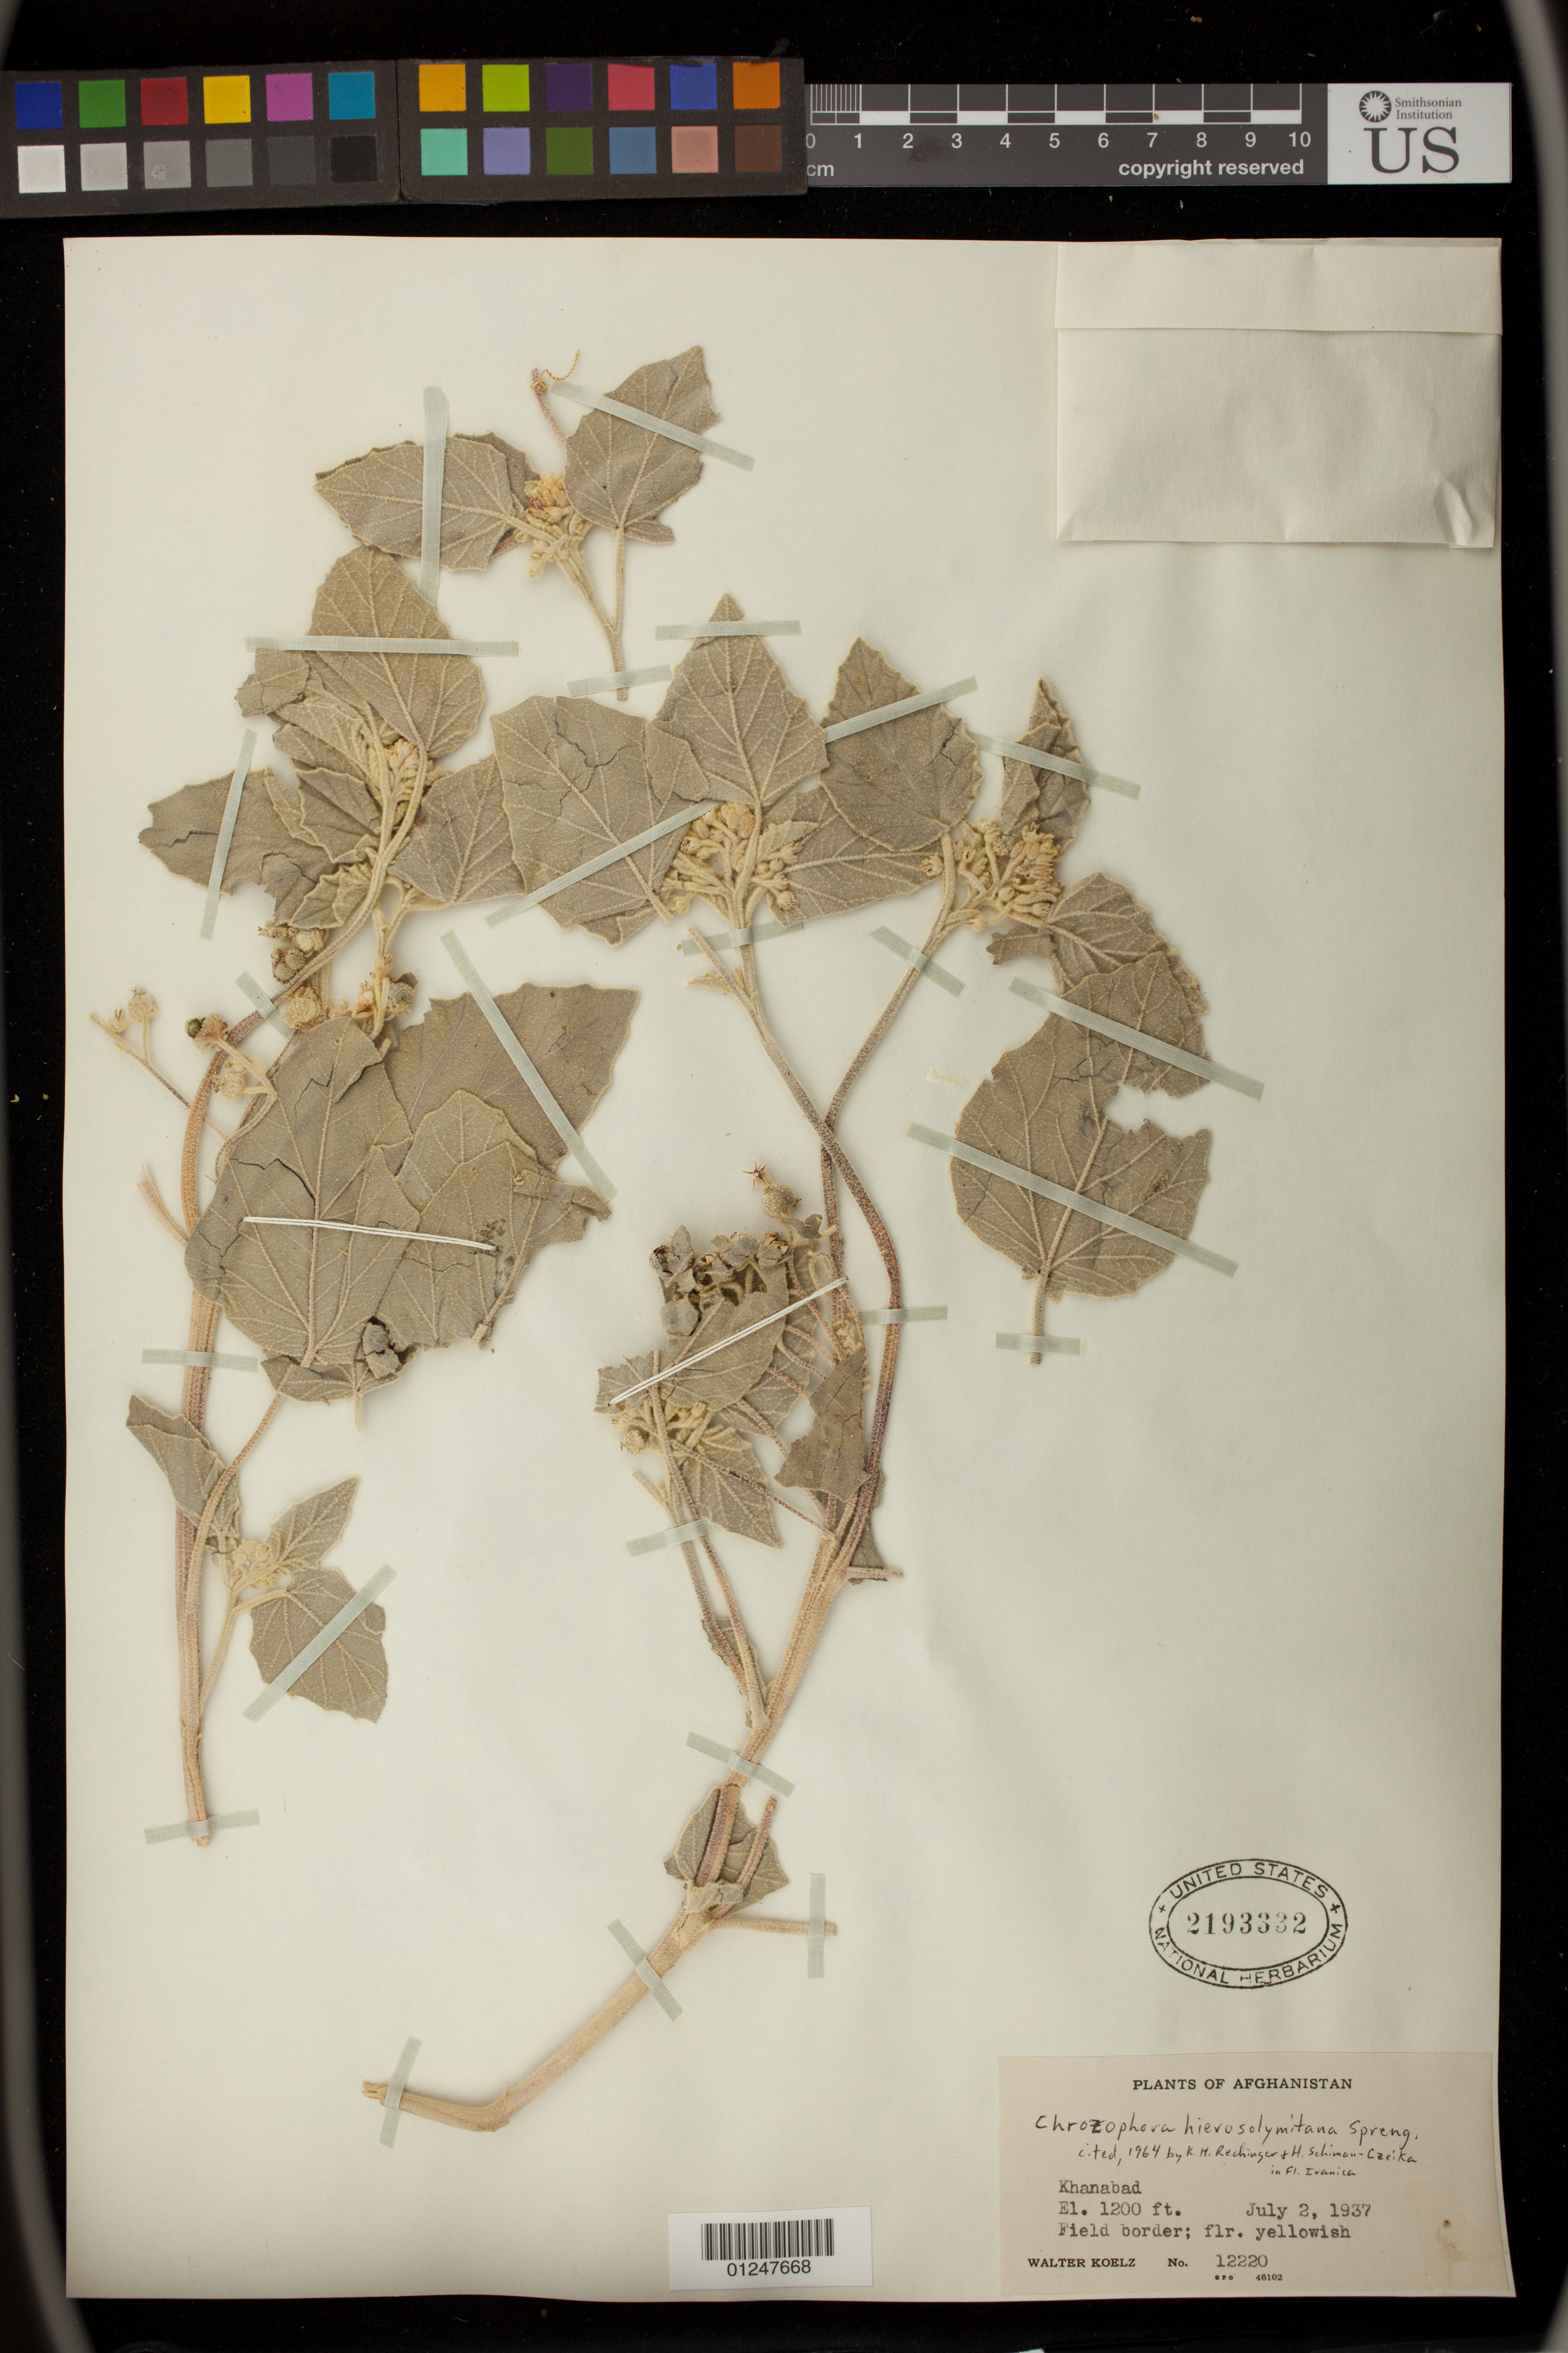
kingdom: Plantae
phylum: Tracheophyta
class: Magnoliopsida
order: Malpighiales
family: Euphorbiaceae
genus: Chrozophora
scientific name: Chrozophora hierosolymitana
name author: Spreng.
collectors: W. N. Koelz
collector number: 12220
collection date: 1937-07-02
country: Afghanistan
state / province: Kondoz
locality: Khanabad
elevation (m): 366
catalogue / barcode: US 2193332